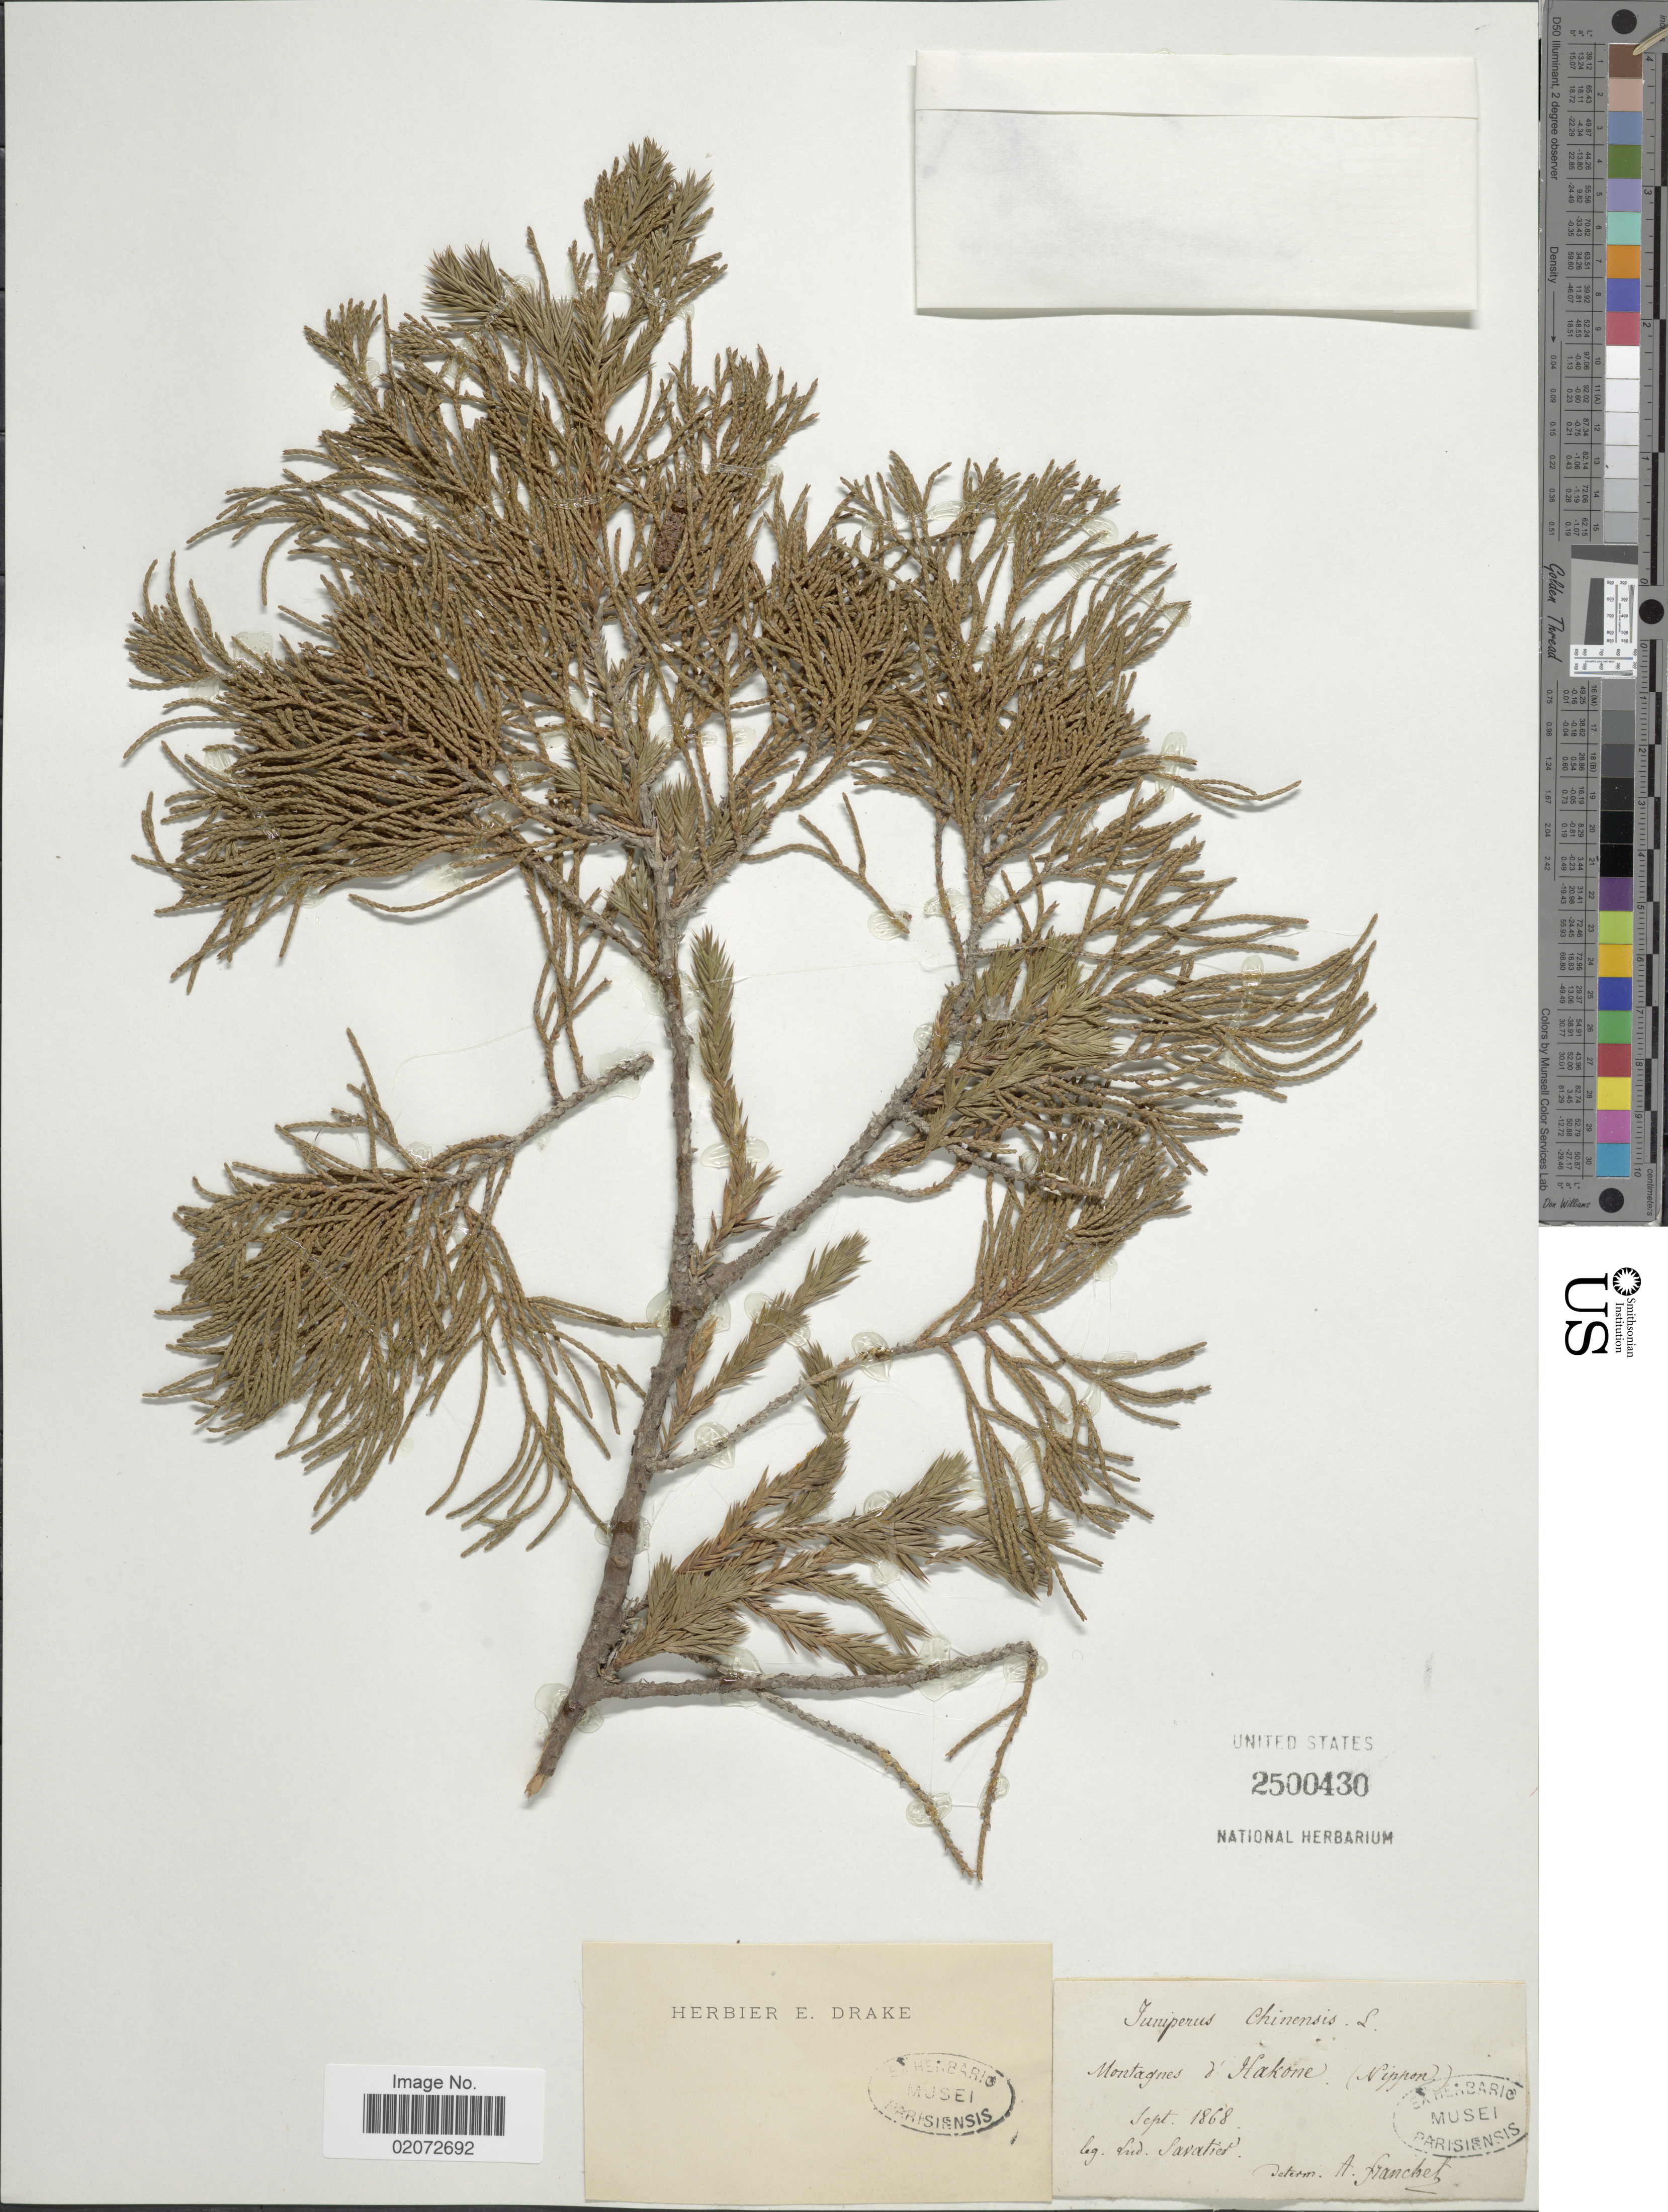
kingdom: Plantae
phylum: Tracheophyta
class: Pinopsida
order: Pinales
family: Cupressaceae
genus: Juniperus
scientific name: Juniperus chinensis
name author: L.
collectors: L. Savatier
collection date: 1868-09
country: Japan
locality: Montagnes d'Hakone (Nippon)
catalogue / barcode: US 2500430